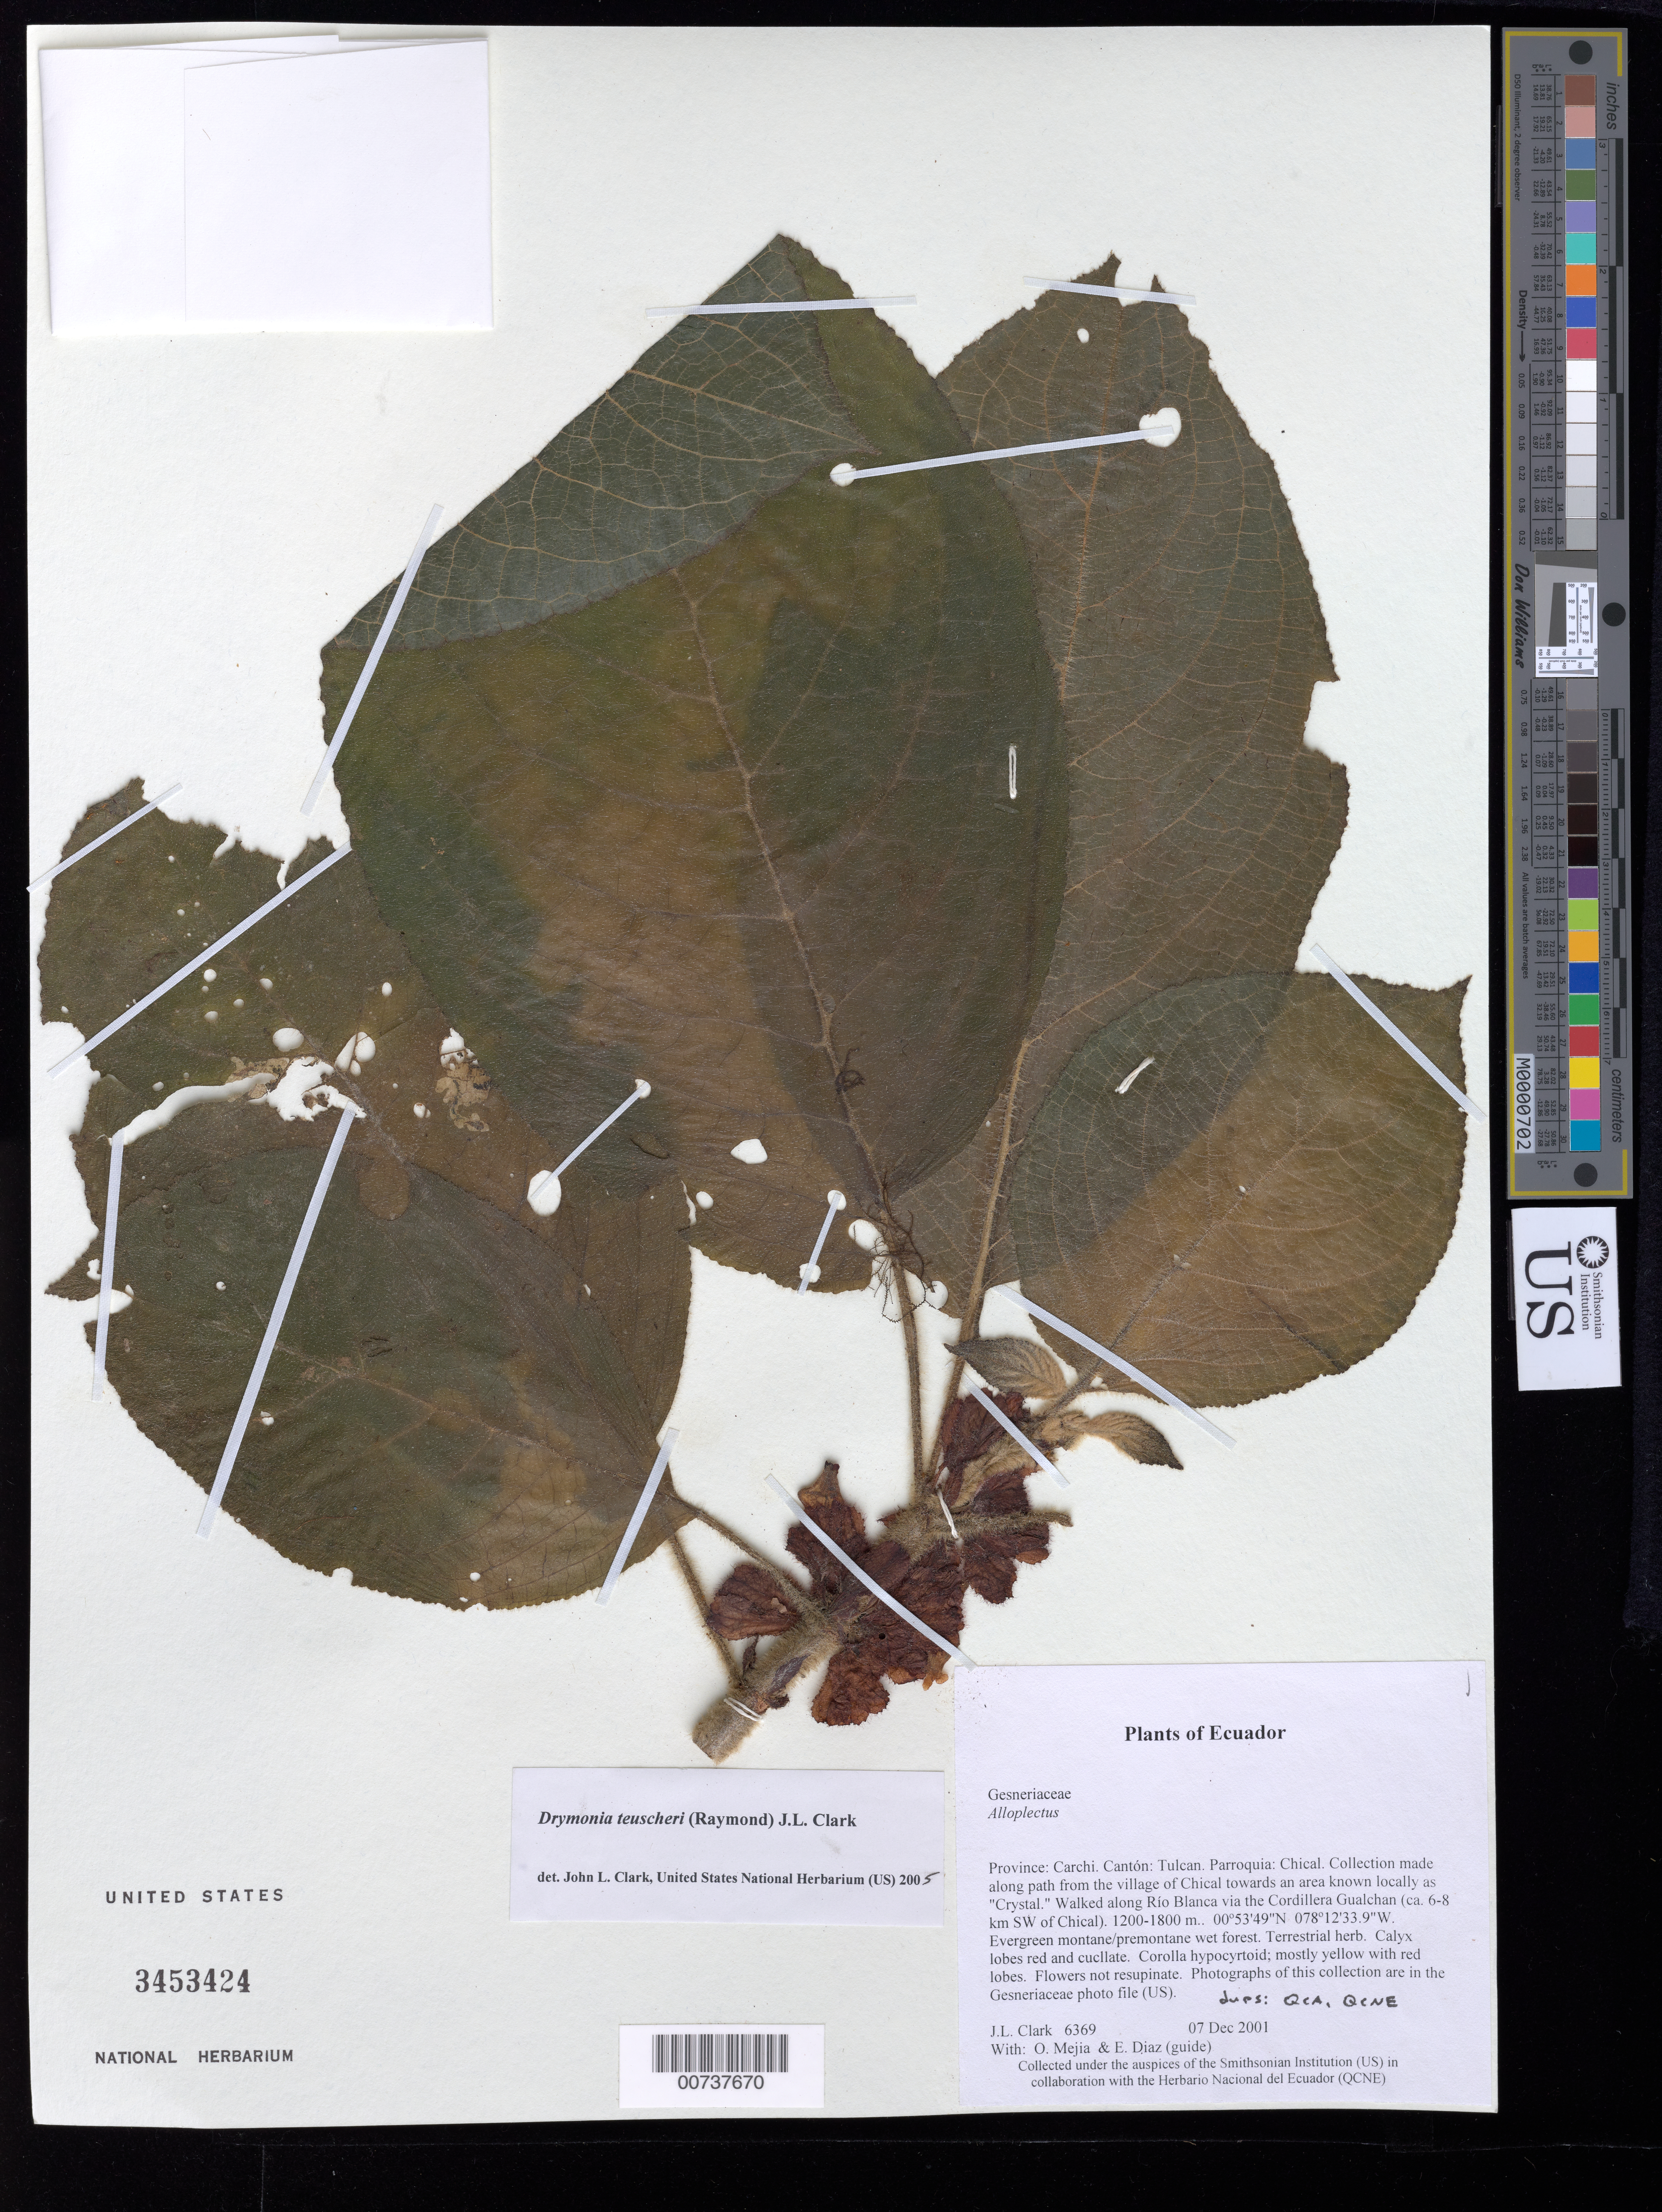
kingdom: Plantae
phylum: Tracheophyta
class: Magnoliopsida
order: Lamiales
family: Gesneriaceae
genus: Alloplectus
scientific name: Alloplectus sp.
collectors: J. L. Clark, O. Mejia & E. Diaz (guide)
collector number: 6369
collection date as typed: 07 Dec 2001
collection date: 2001-12-07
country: Ecuador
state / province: Carchi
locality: Tulcan. Parroquia: Chical. Collection made along path from the village of Chical towards an area known locally as "Crystal." Walked along Río Blanca via the Cordillera Gualchan (ca. 6-8 km SW of Chical).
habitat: Evergreen montane/premontane wet forest.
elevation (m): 1200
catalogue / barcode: US 3453424